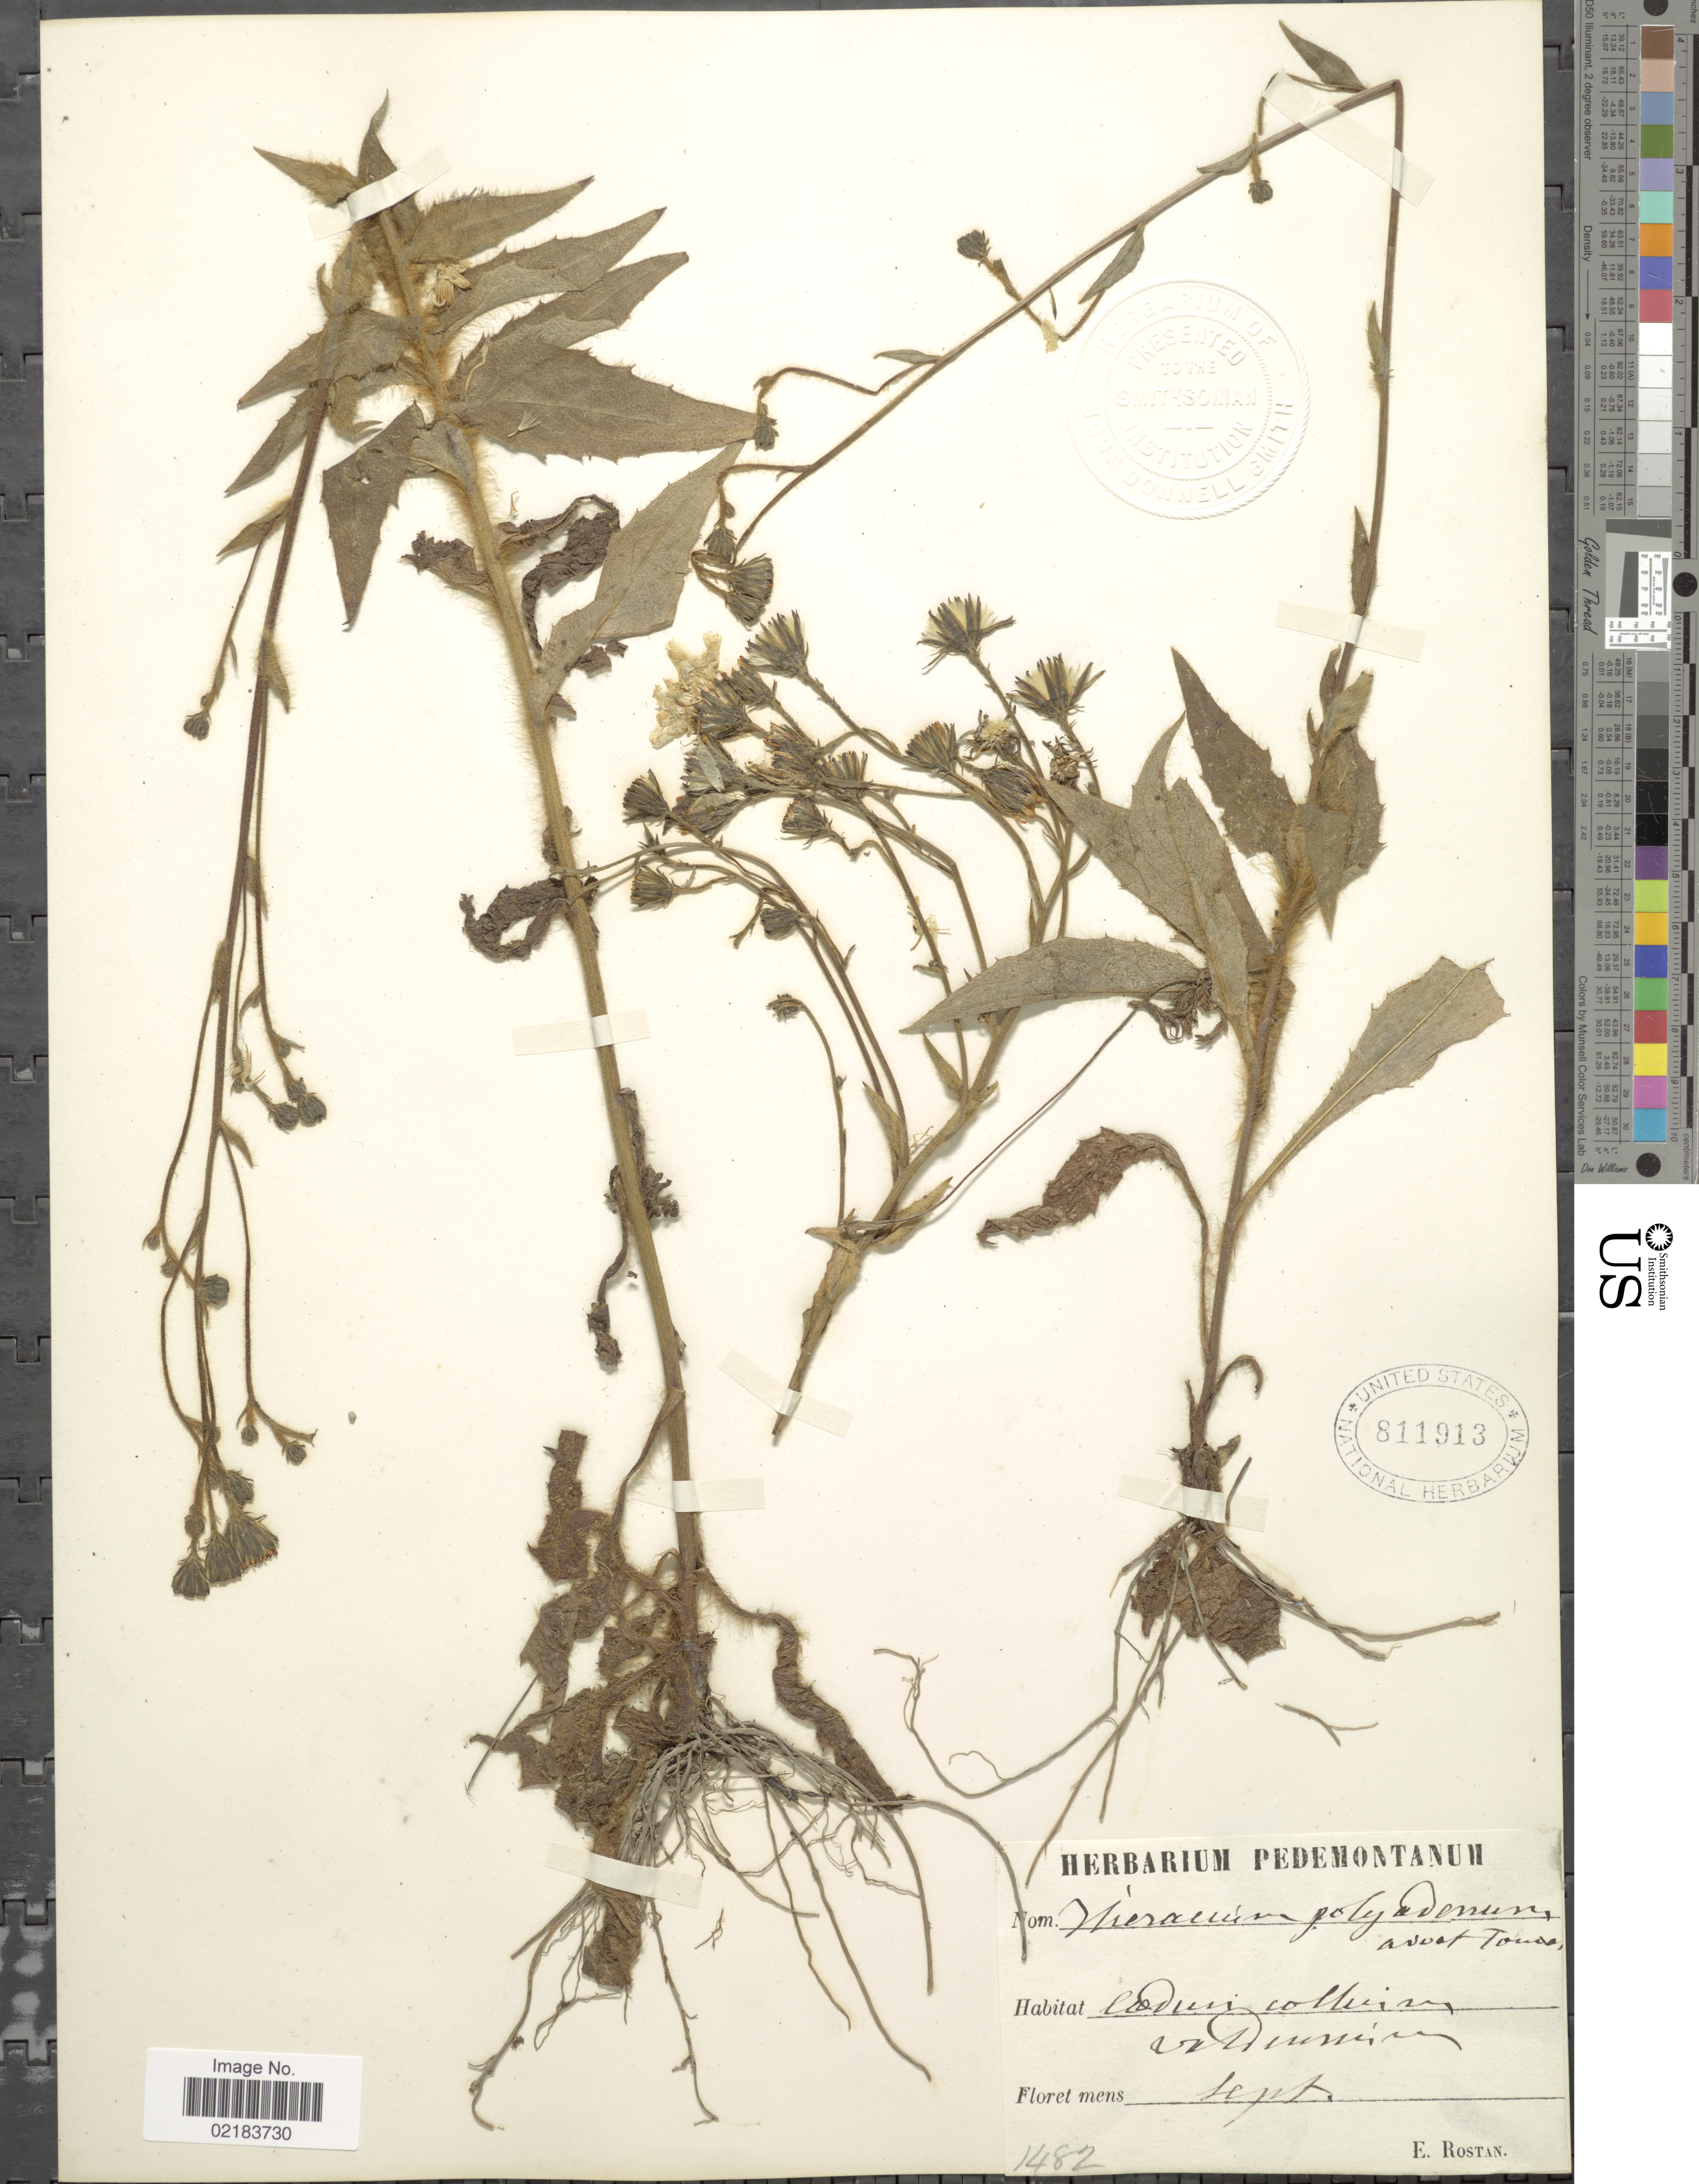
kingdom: Plantae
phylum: Tracheophyta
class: Magnoliopsida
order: Asterales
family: Asteraceae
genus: Hieracium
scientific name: Hieracium taurinense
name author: Jord.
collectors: E. Rostan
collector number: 1482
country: Italy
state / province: Piedmont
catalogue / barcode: US 811913